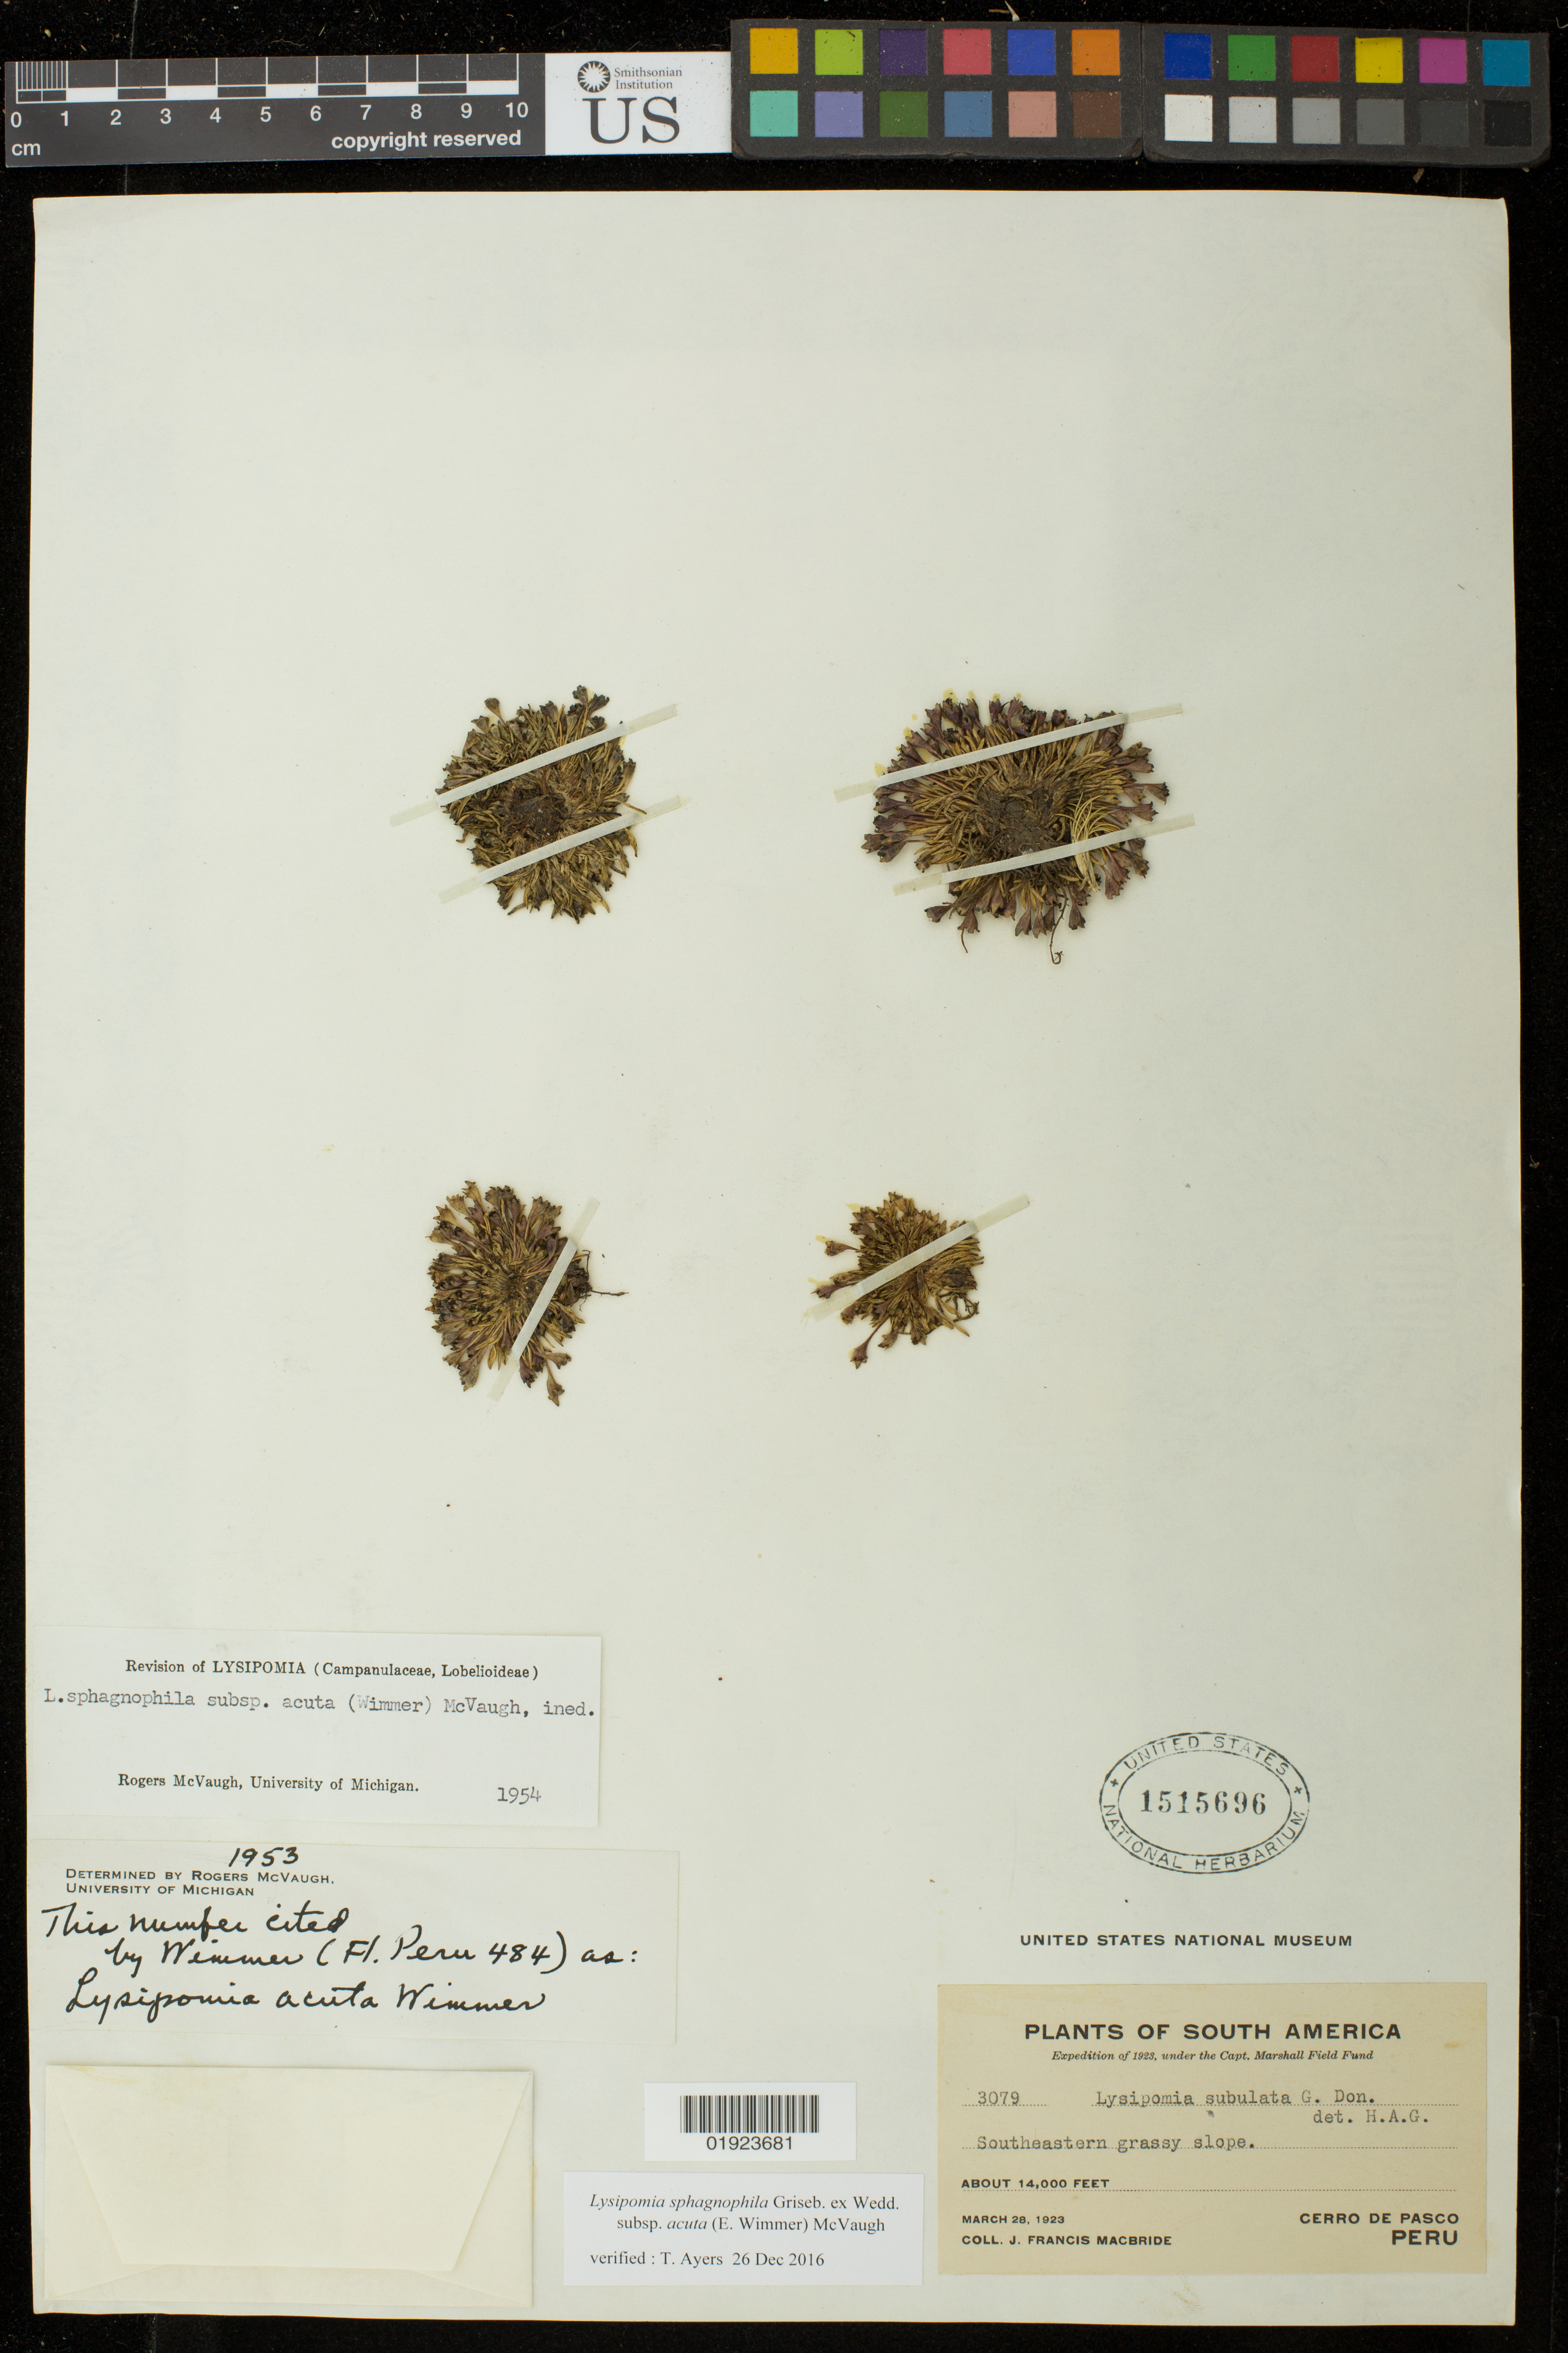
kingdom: Plantae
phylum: Tracheophyta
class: Magnoliopsida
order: Asterales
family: Campanulaceae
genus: Lysipomia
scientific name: Lysipomia sphagnophila subsp. acuta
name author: (E. Wimm.) McVaugh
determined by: Ayers, T.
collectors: J. F. Macbride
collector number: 3079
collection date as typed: March 28, 1923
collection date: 1923-03-28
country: Peru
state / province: Pasco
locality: Cerro de Pasco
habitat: southeastern grassy slope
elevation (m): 4267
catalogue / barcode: US 1515696